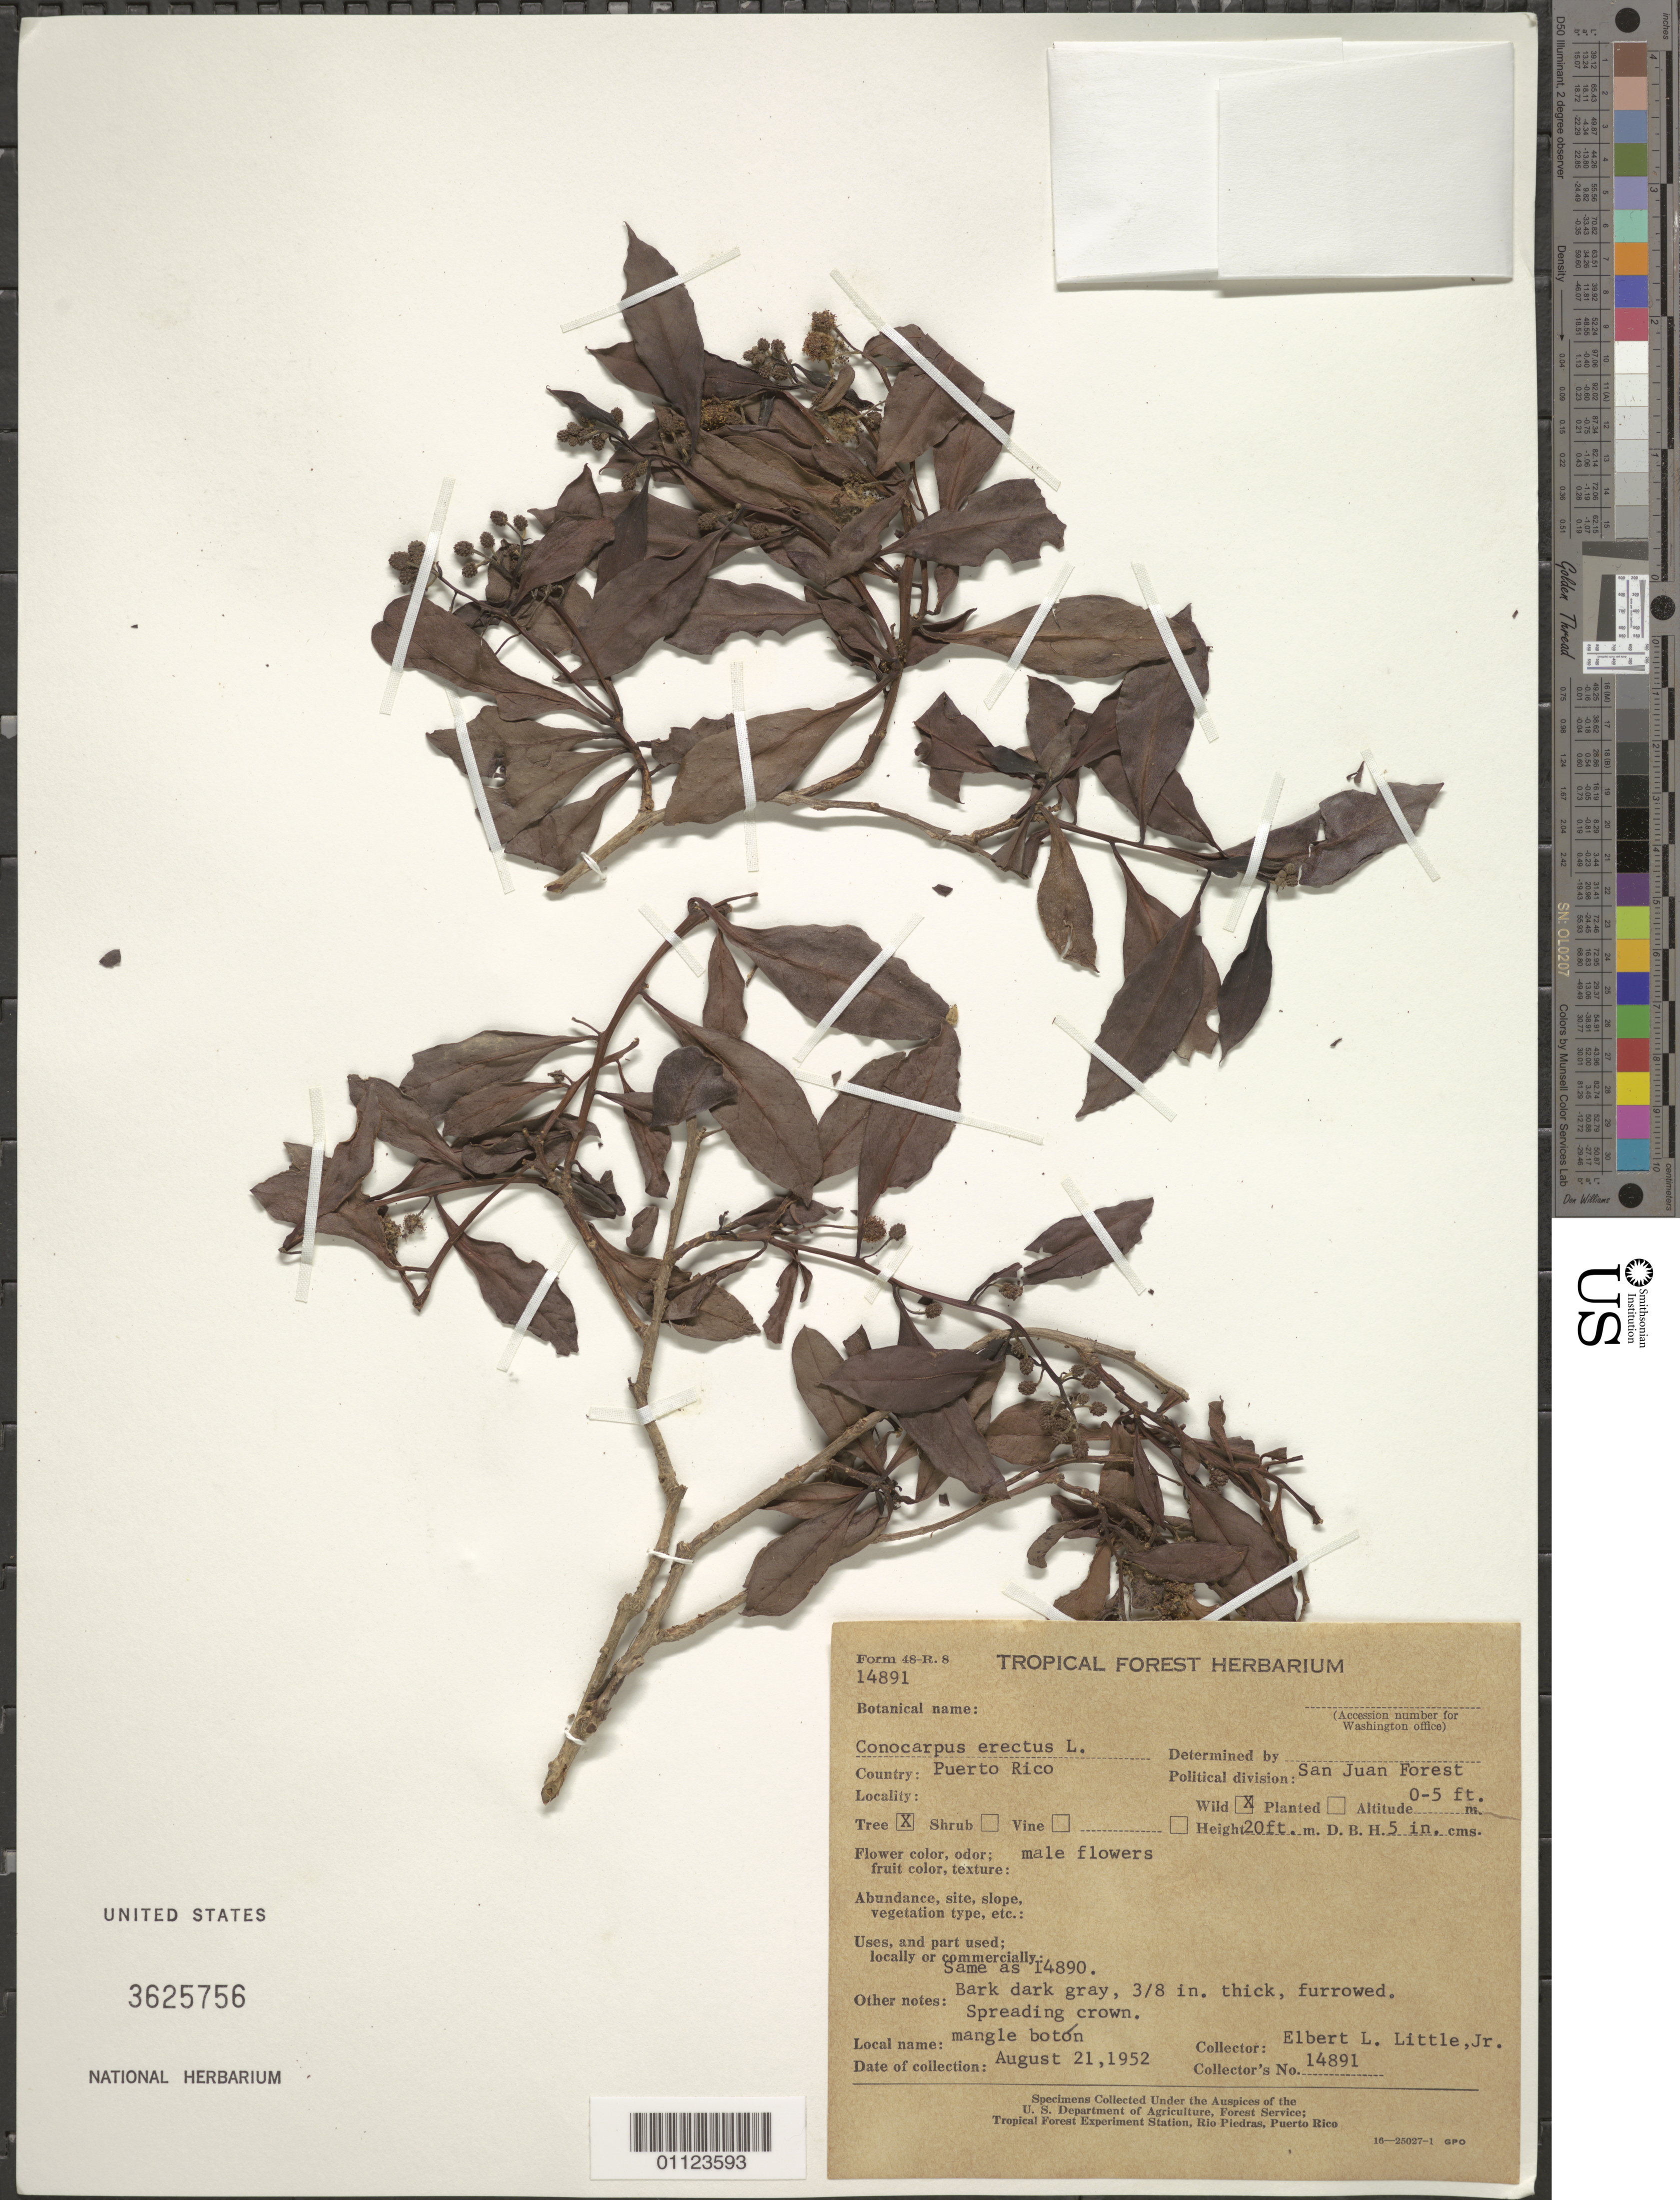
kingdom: Plantae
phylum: Tracheophyta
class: Magnoliopsida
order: Myrtales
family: Combretaceae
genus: Conocarpus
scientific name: Conocarpus erectus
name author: L.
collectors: E. L. Little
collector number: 14891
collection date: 1952-08-21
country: Puerto Rico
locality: San Juan Forest.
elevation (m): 0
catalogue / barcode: US 3625756